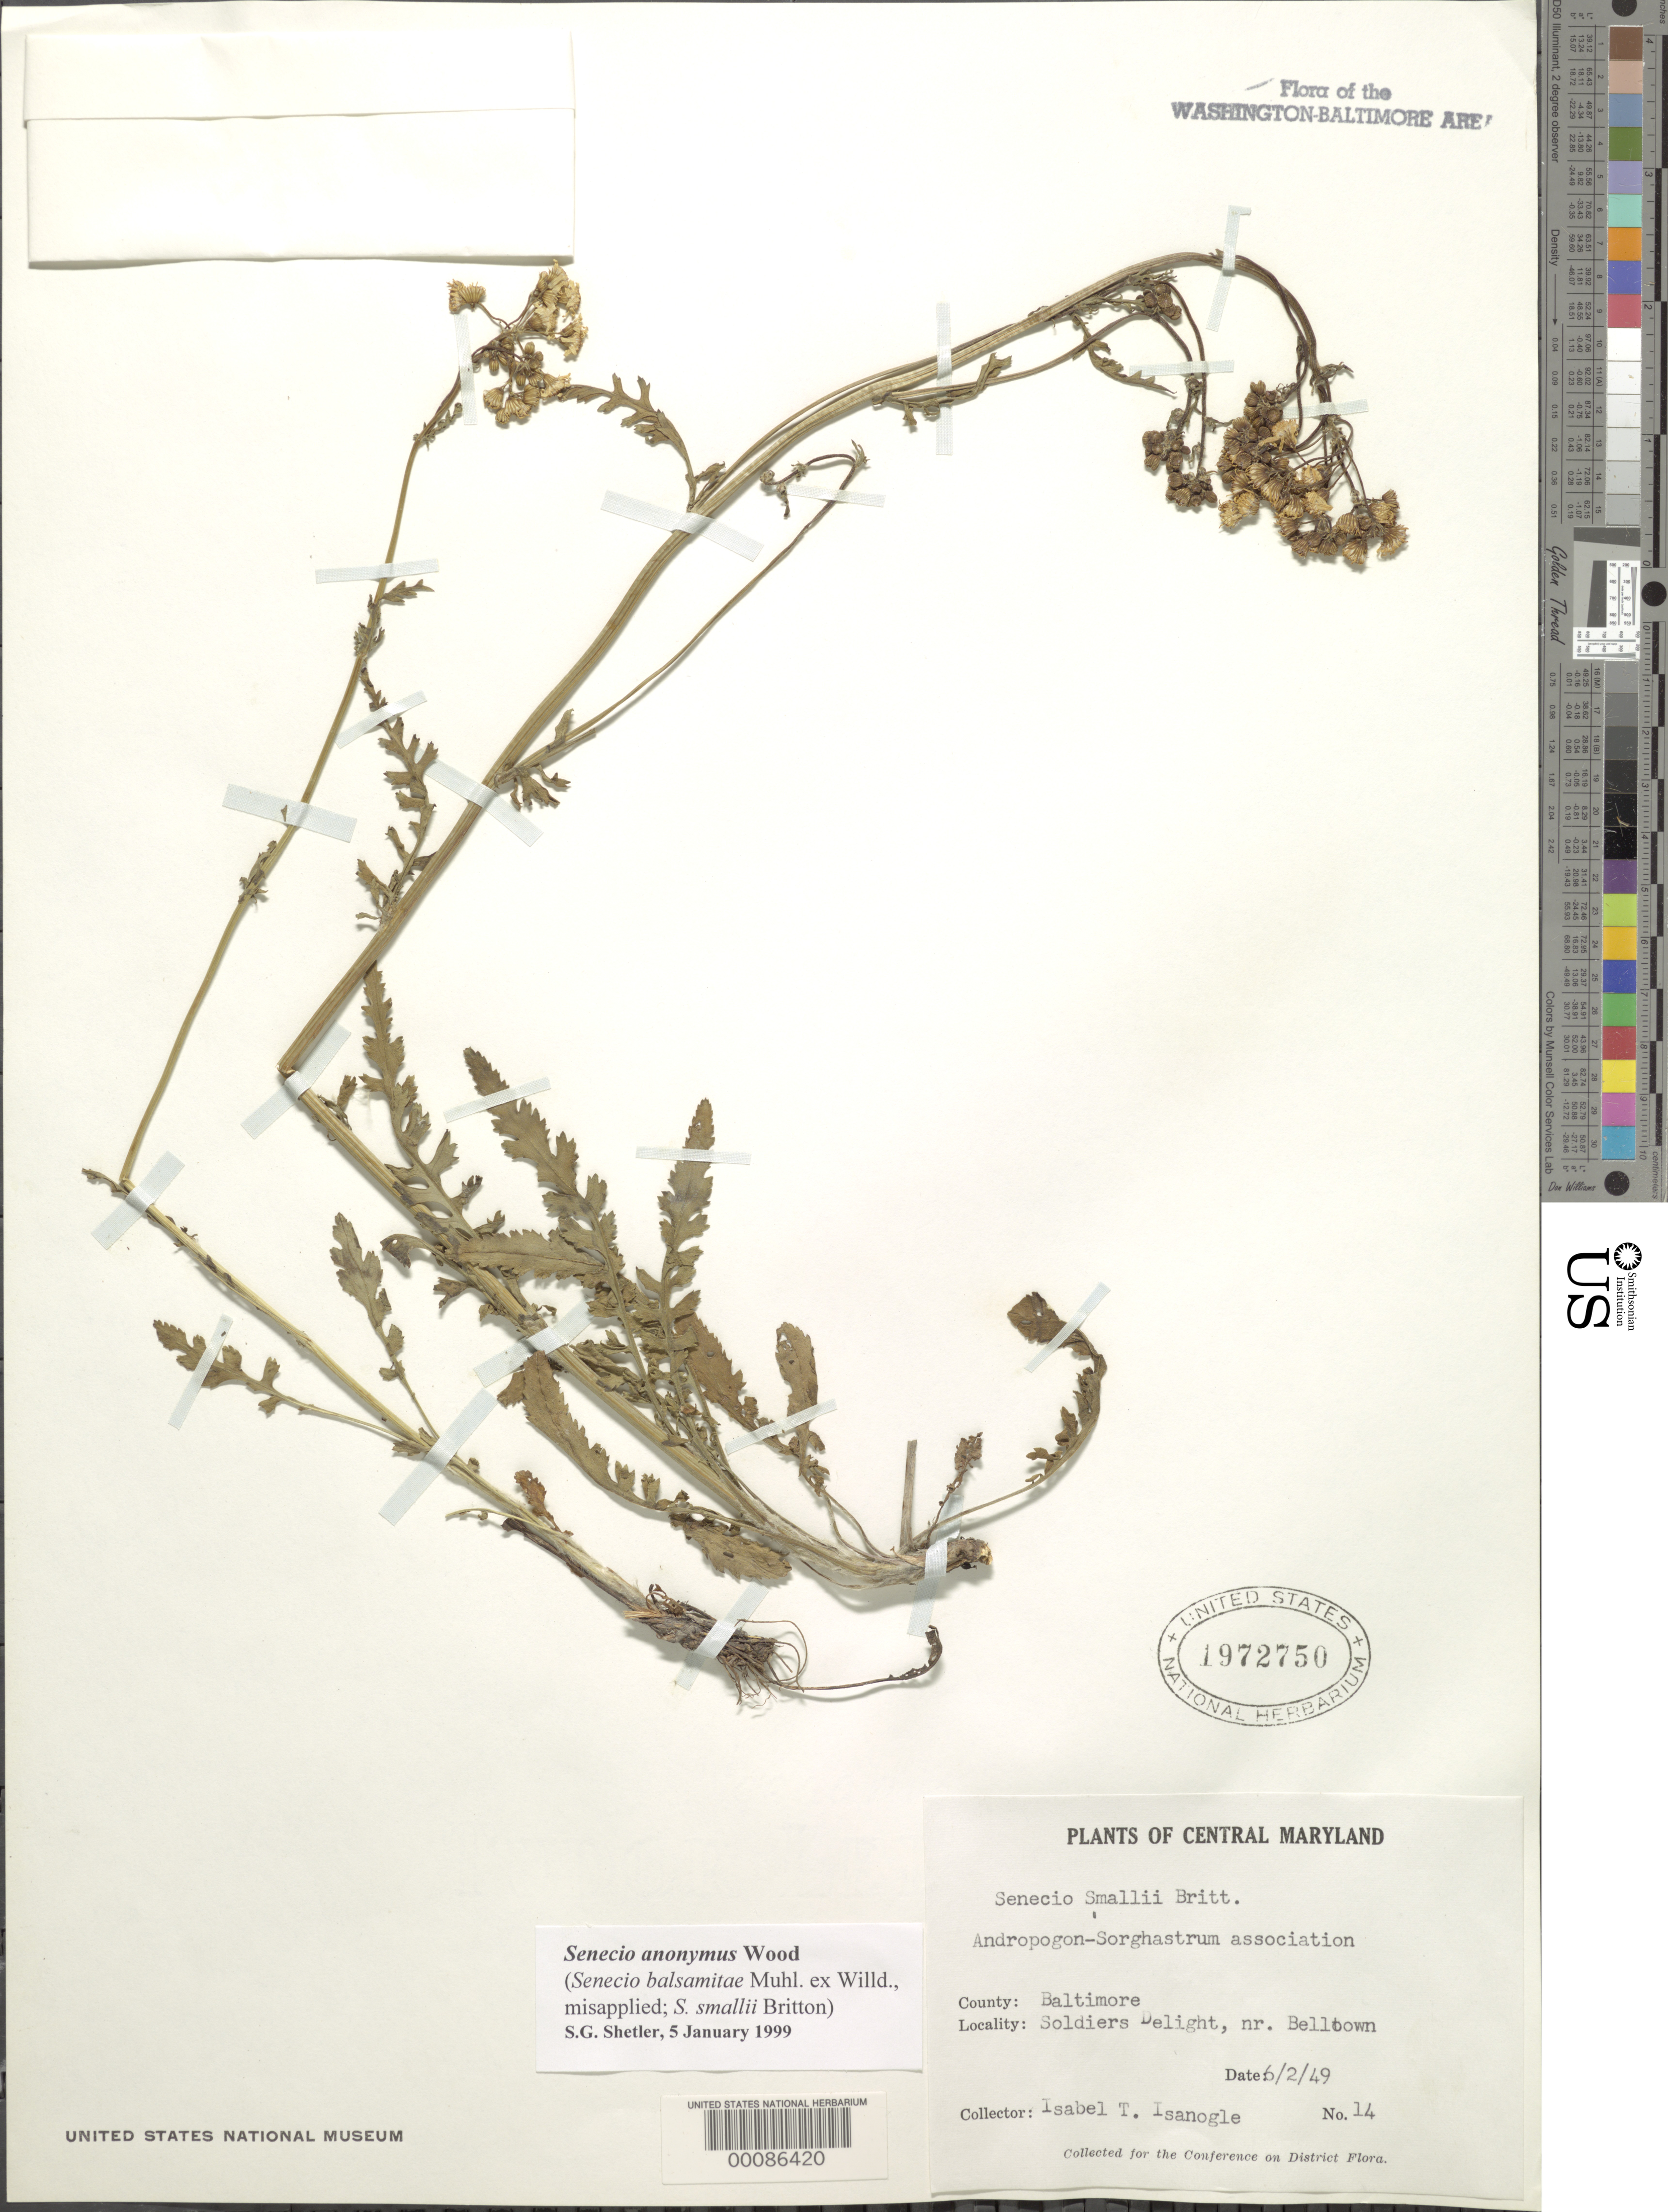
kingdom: Plantae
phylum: Tracheophyta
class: Magnoliopsida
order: Asterales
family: Asteraceae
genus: Packera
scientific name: Packera anonyma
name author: (Alph. Wood) W.A. Weber & Á. Löve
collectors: I. Isanogle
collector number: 14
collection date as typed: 02 Jun 1949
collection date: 1949-06-02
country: United States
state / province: Maryland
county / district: Baltimore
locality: Soldiers Delight near Belltown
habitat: Andropogon sorgastrum assoc.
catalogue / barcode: US 1972750